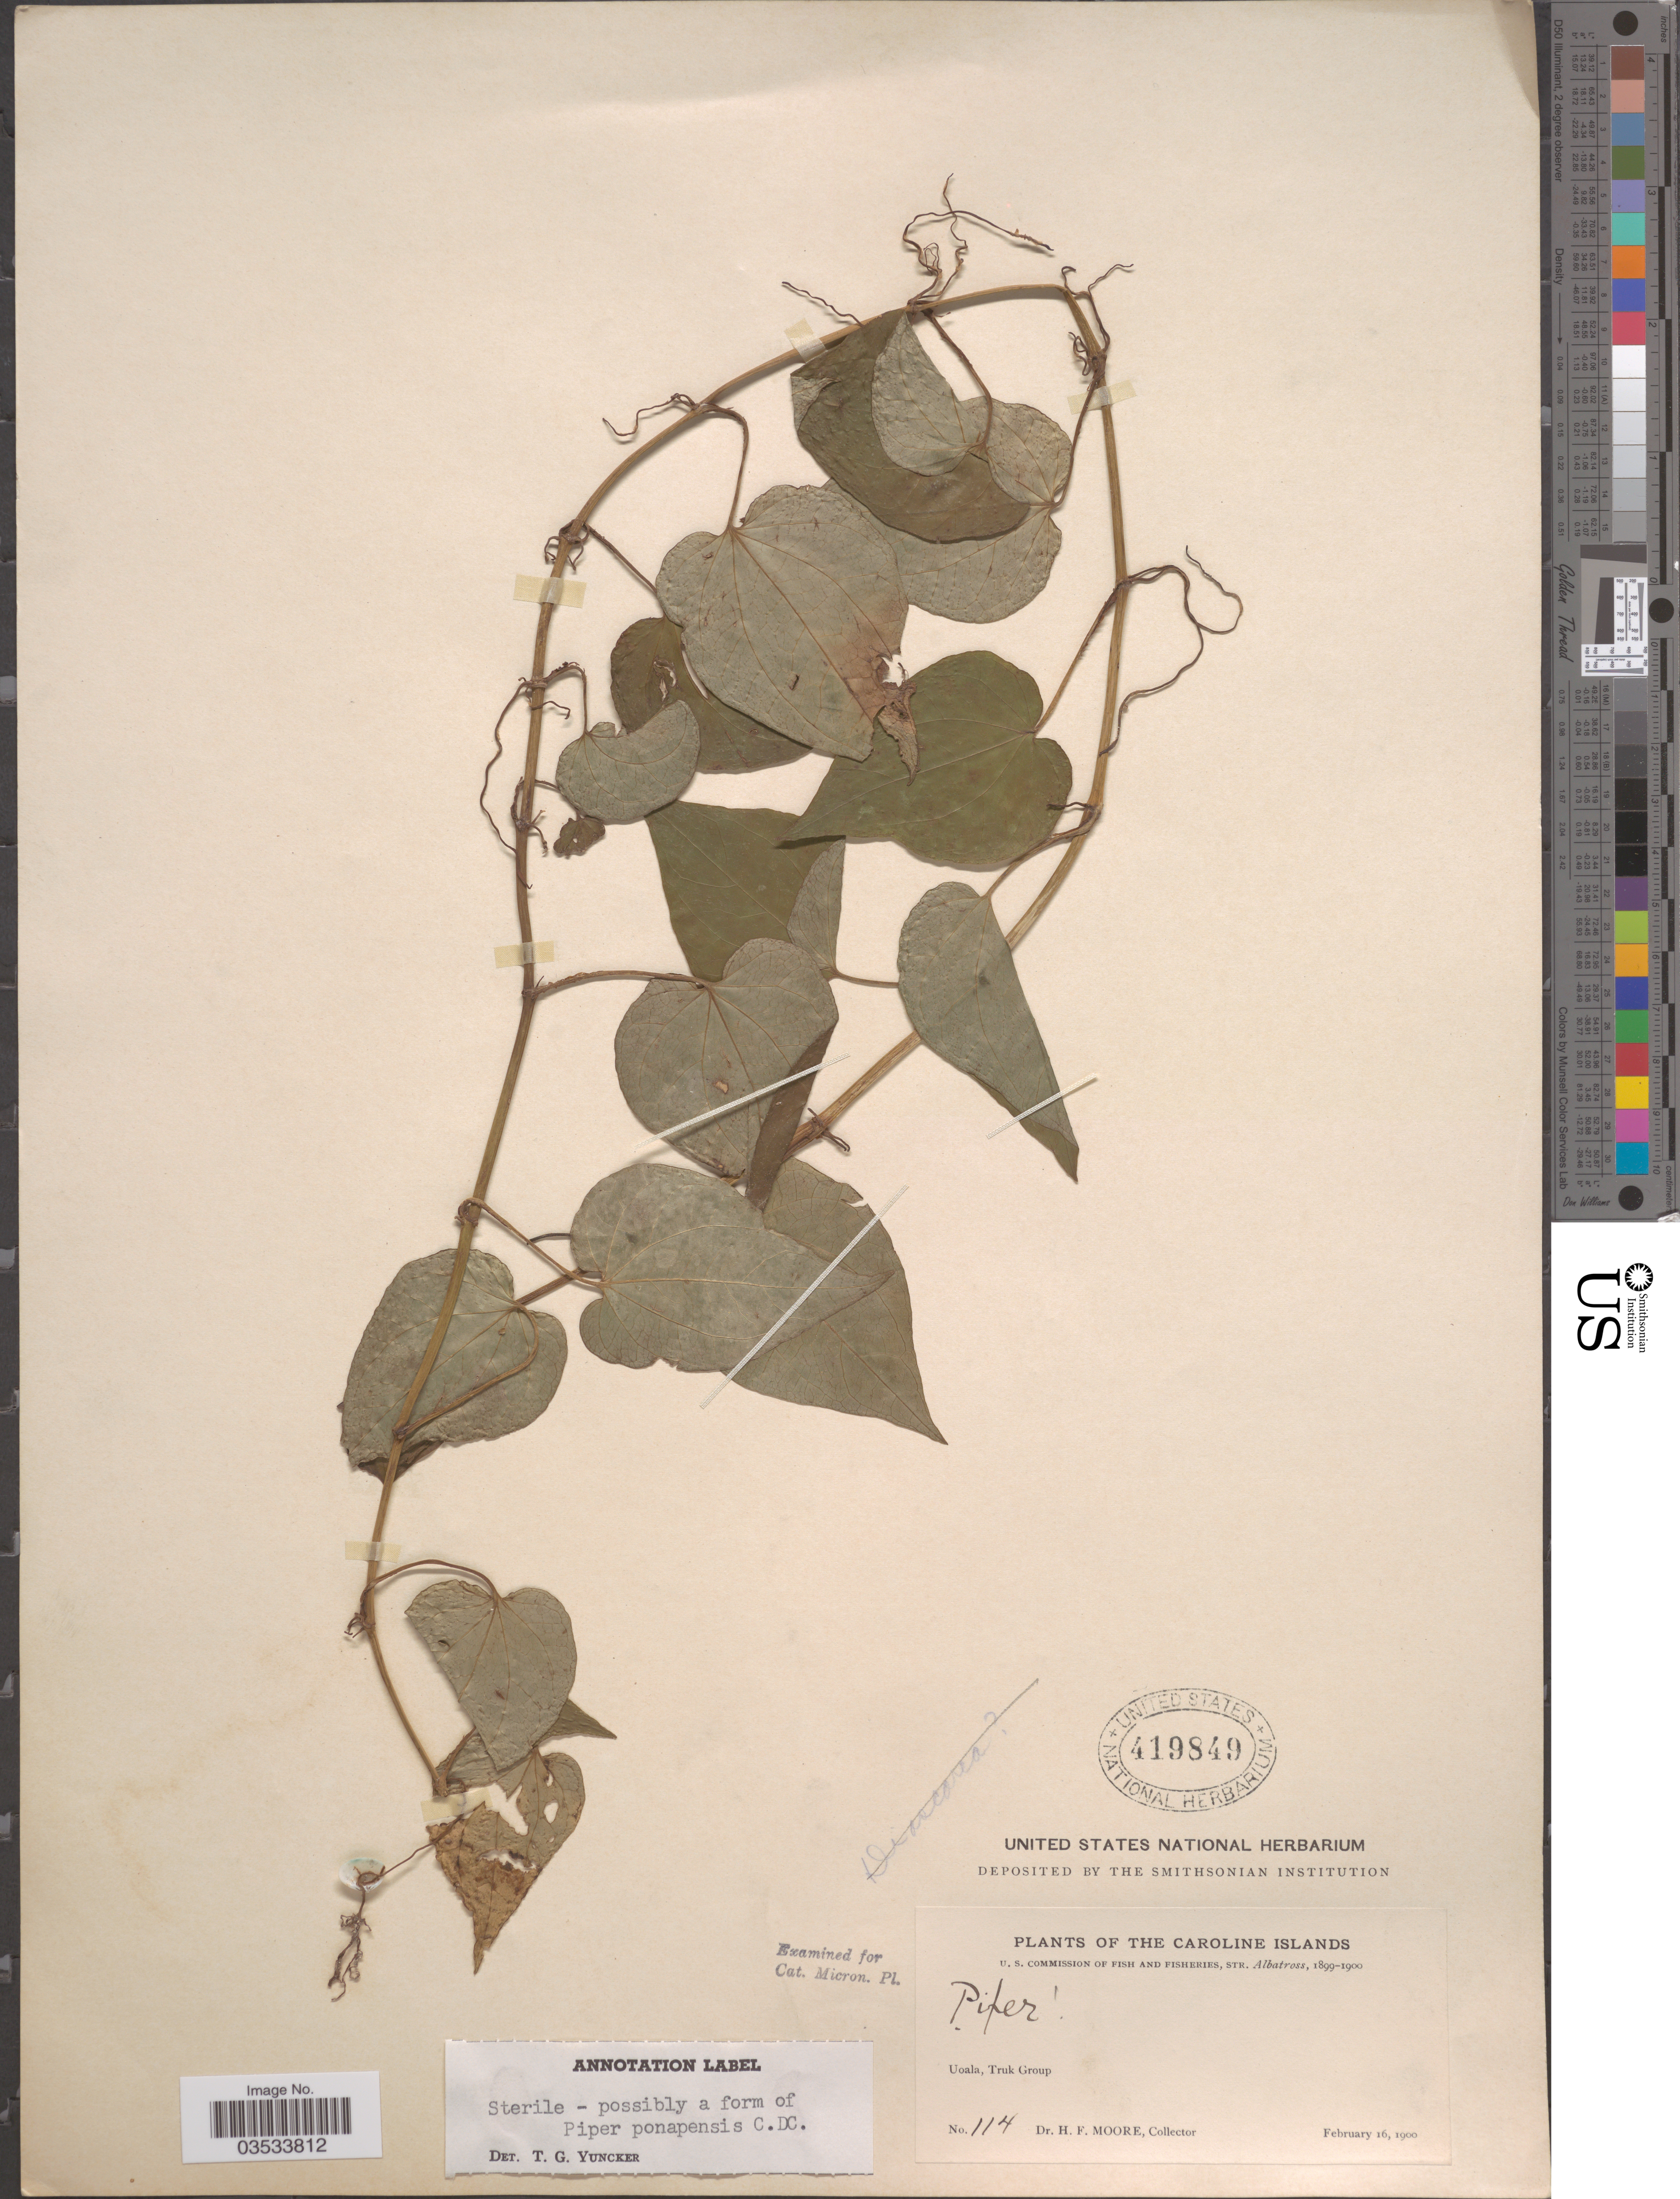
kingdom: Plantae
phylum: Tracheophyta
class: Magnoliopsida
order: Piperales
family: Piperaceae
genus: Piper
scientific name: Piper ponapense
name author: C. DC.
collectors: H. F. Moore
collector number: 114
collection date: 1900-02-16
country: Micronesia, Federated States of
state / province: Truk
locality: Caroline Islands. Uoala, Truk Group.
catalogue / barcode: US 419849